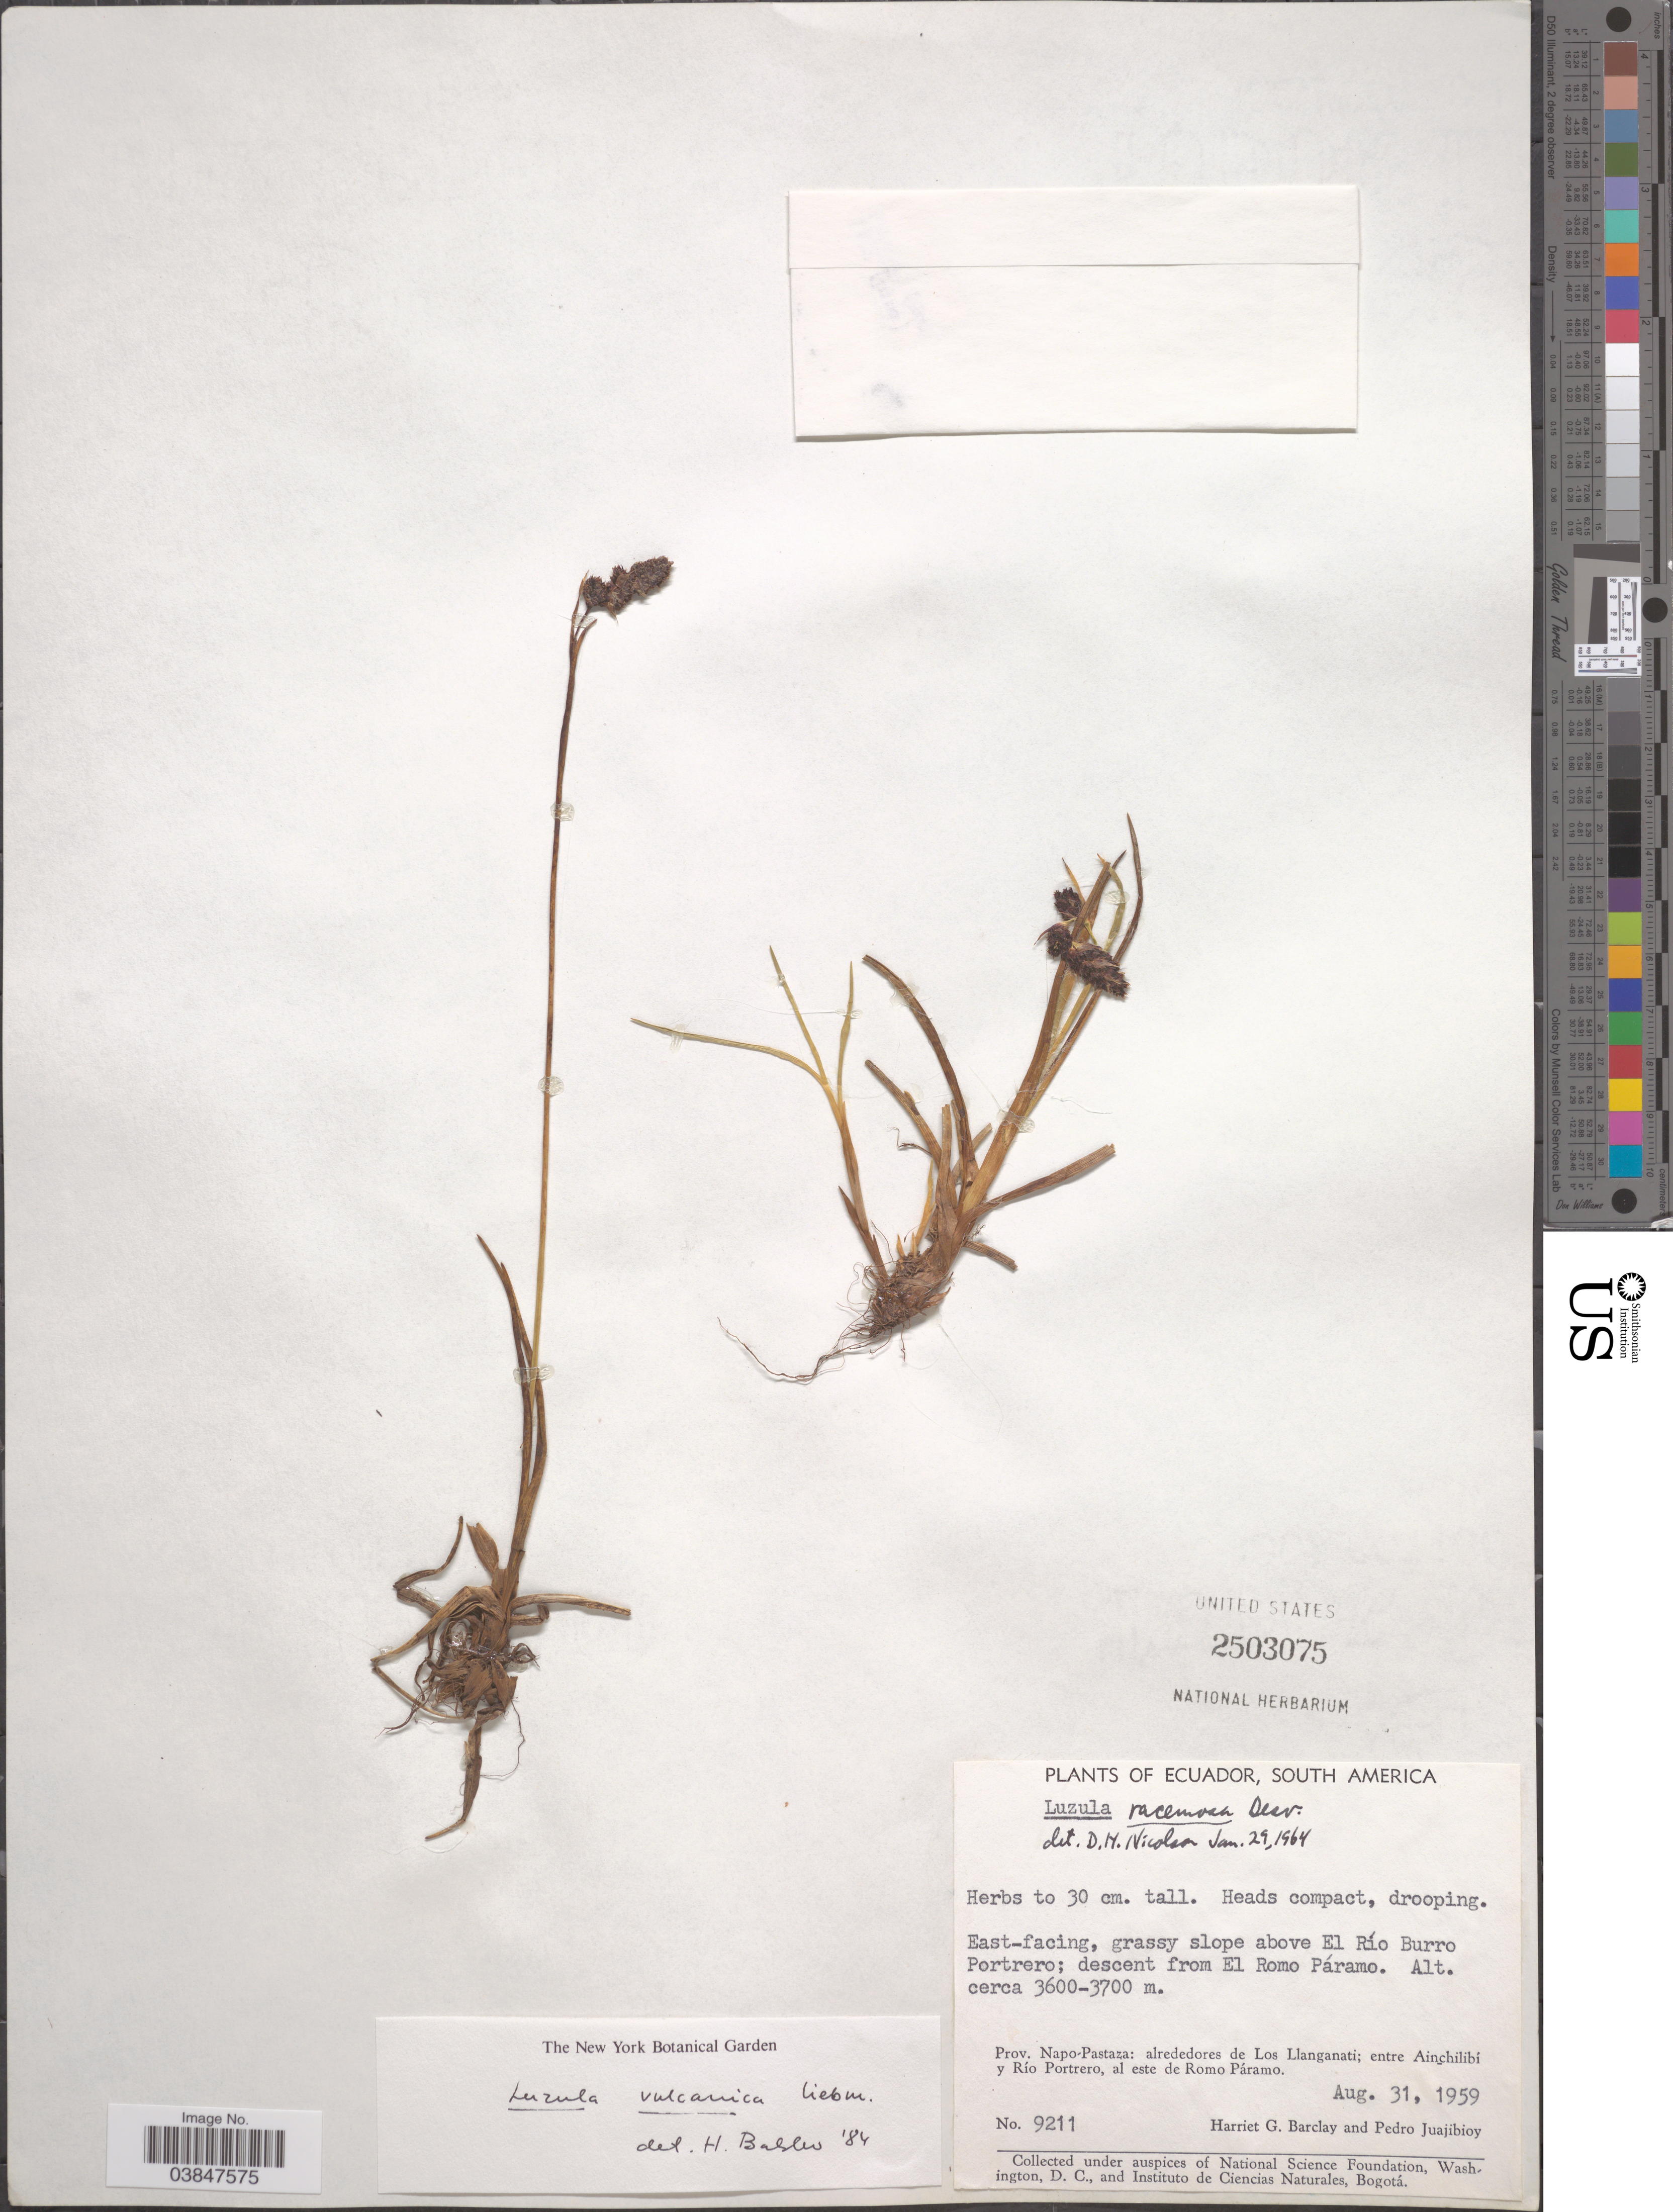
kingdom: Plantae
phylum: Tracheophyta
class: Liliopsida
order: Poales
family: Juncaceae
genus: Luzula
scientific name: Luzula vulcanica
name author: Liebm.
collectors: H. G. Barclay & P. Juajibioy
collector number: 9211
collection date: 1959-08-31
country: Ecuador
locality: East-facing, grassy slope above El Río Burro Portrero; descent from El Romo Páramo. Prov. Napo-Pastaza: alrededores de Los Llanganati; entre Ainchilibí y Río Portrero, al este de Romo Páramo.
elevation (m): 3600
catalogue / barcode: US 2503075